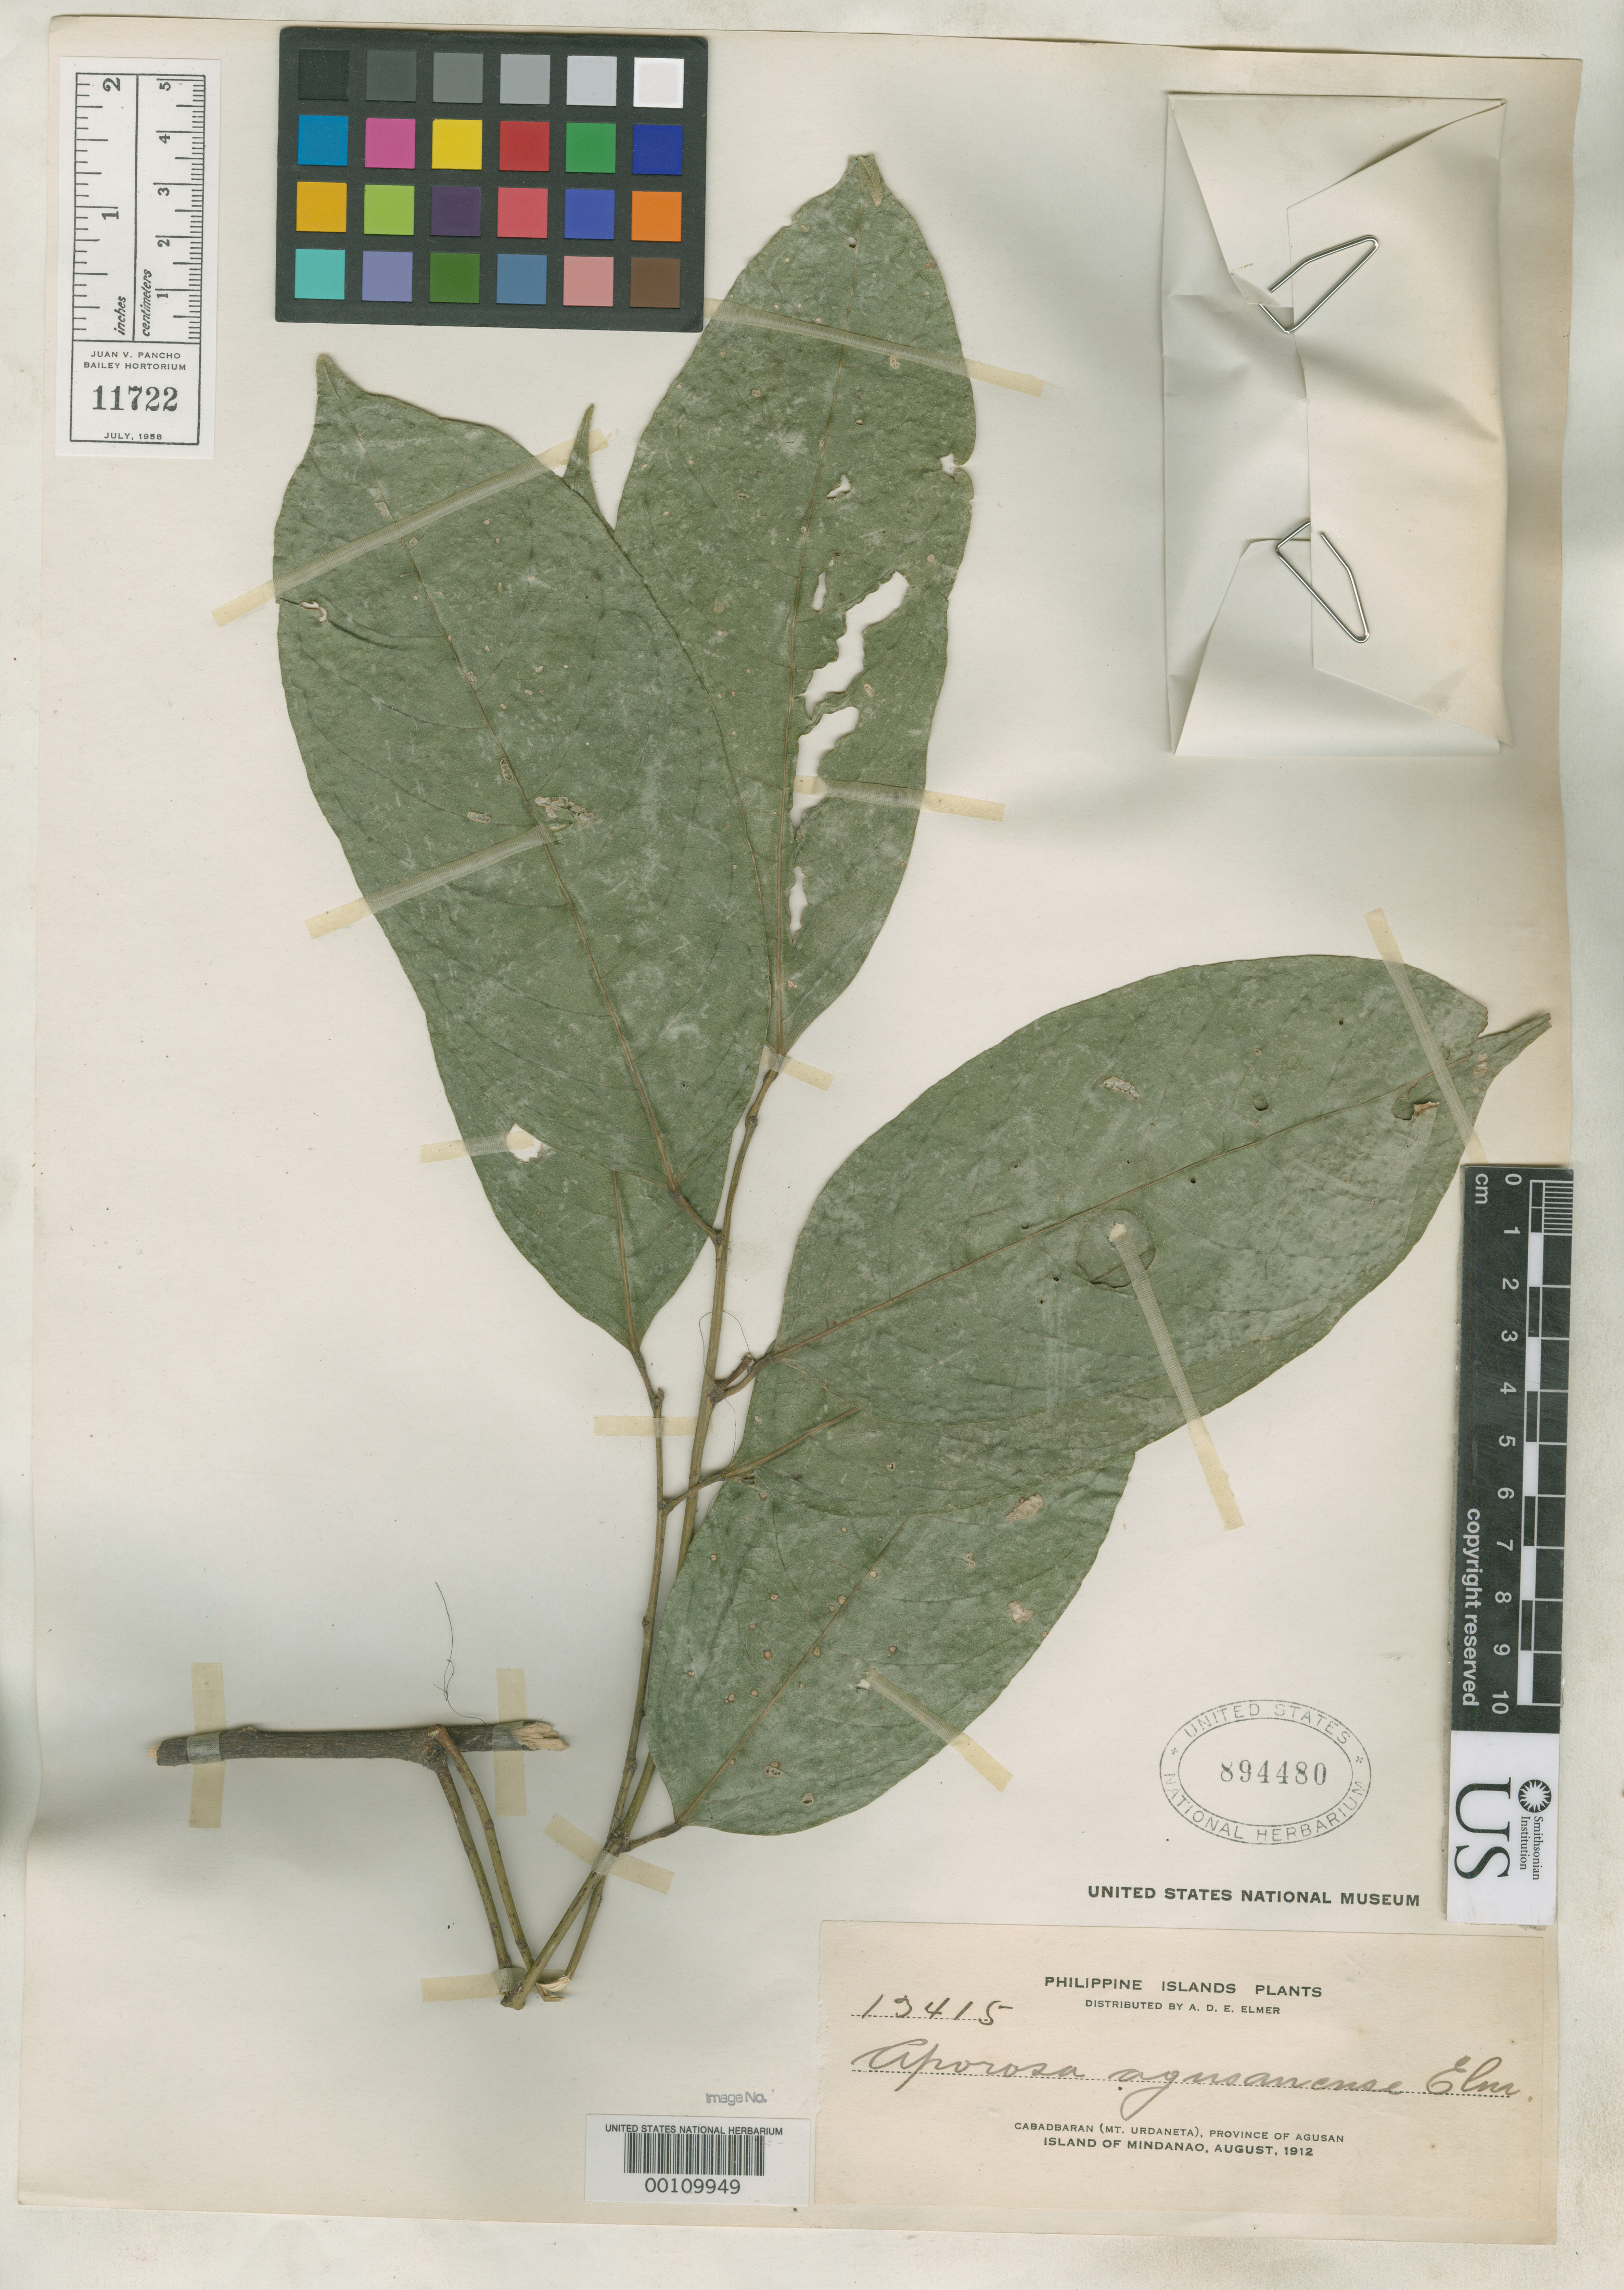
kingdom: Plantae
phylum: Tracheophyta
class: Magnoliopsida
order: Malpighiales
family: Phyllanthaceae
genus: Aporosa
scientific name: Aporosa agusanensis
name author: Elmer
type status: Isotype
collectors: A. D. E. Elmer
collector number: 13415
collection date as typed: Aug 1912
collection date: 1912-08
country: Philippines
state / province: Caraga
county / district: Agusan del Norte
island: Mindanao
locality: Cabadbaran (Mt. Urdaneta), Province of Agusan, Island of Mindanao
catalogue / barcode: US 894480